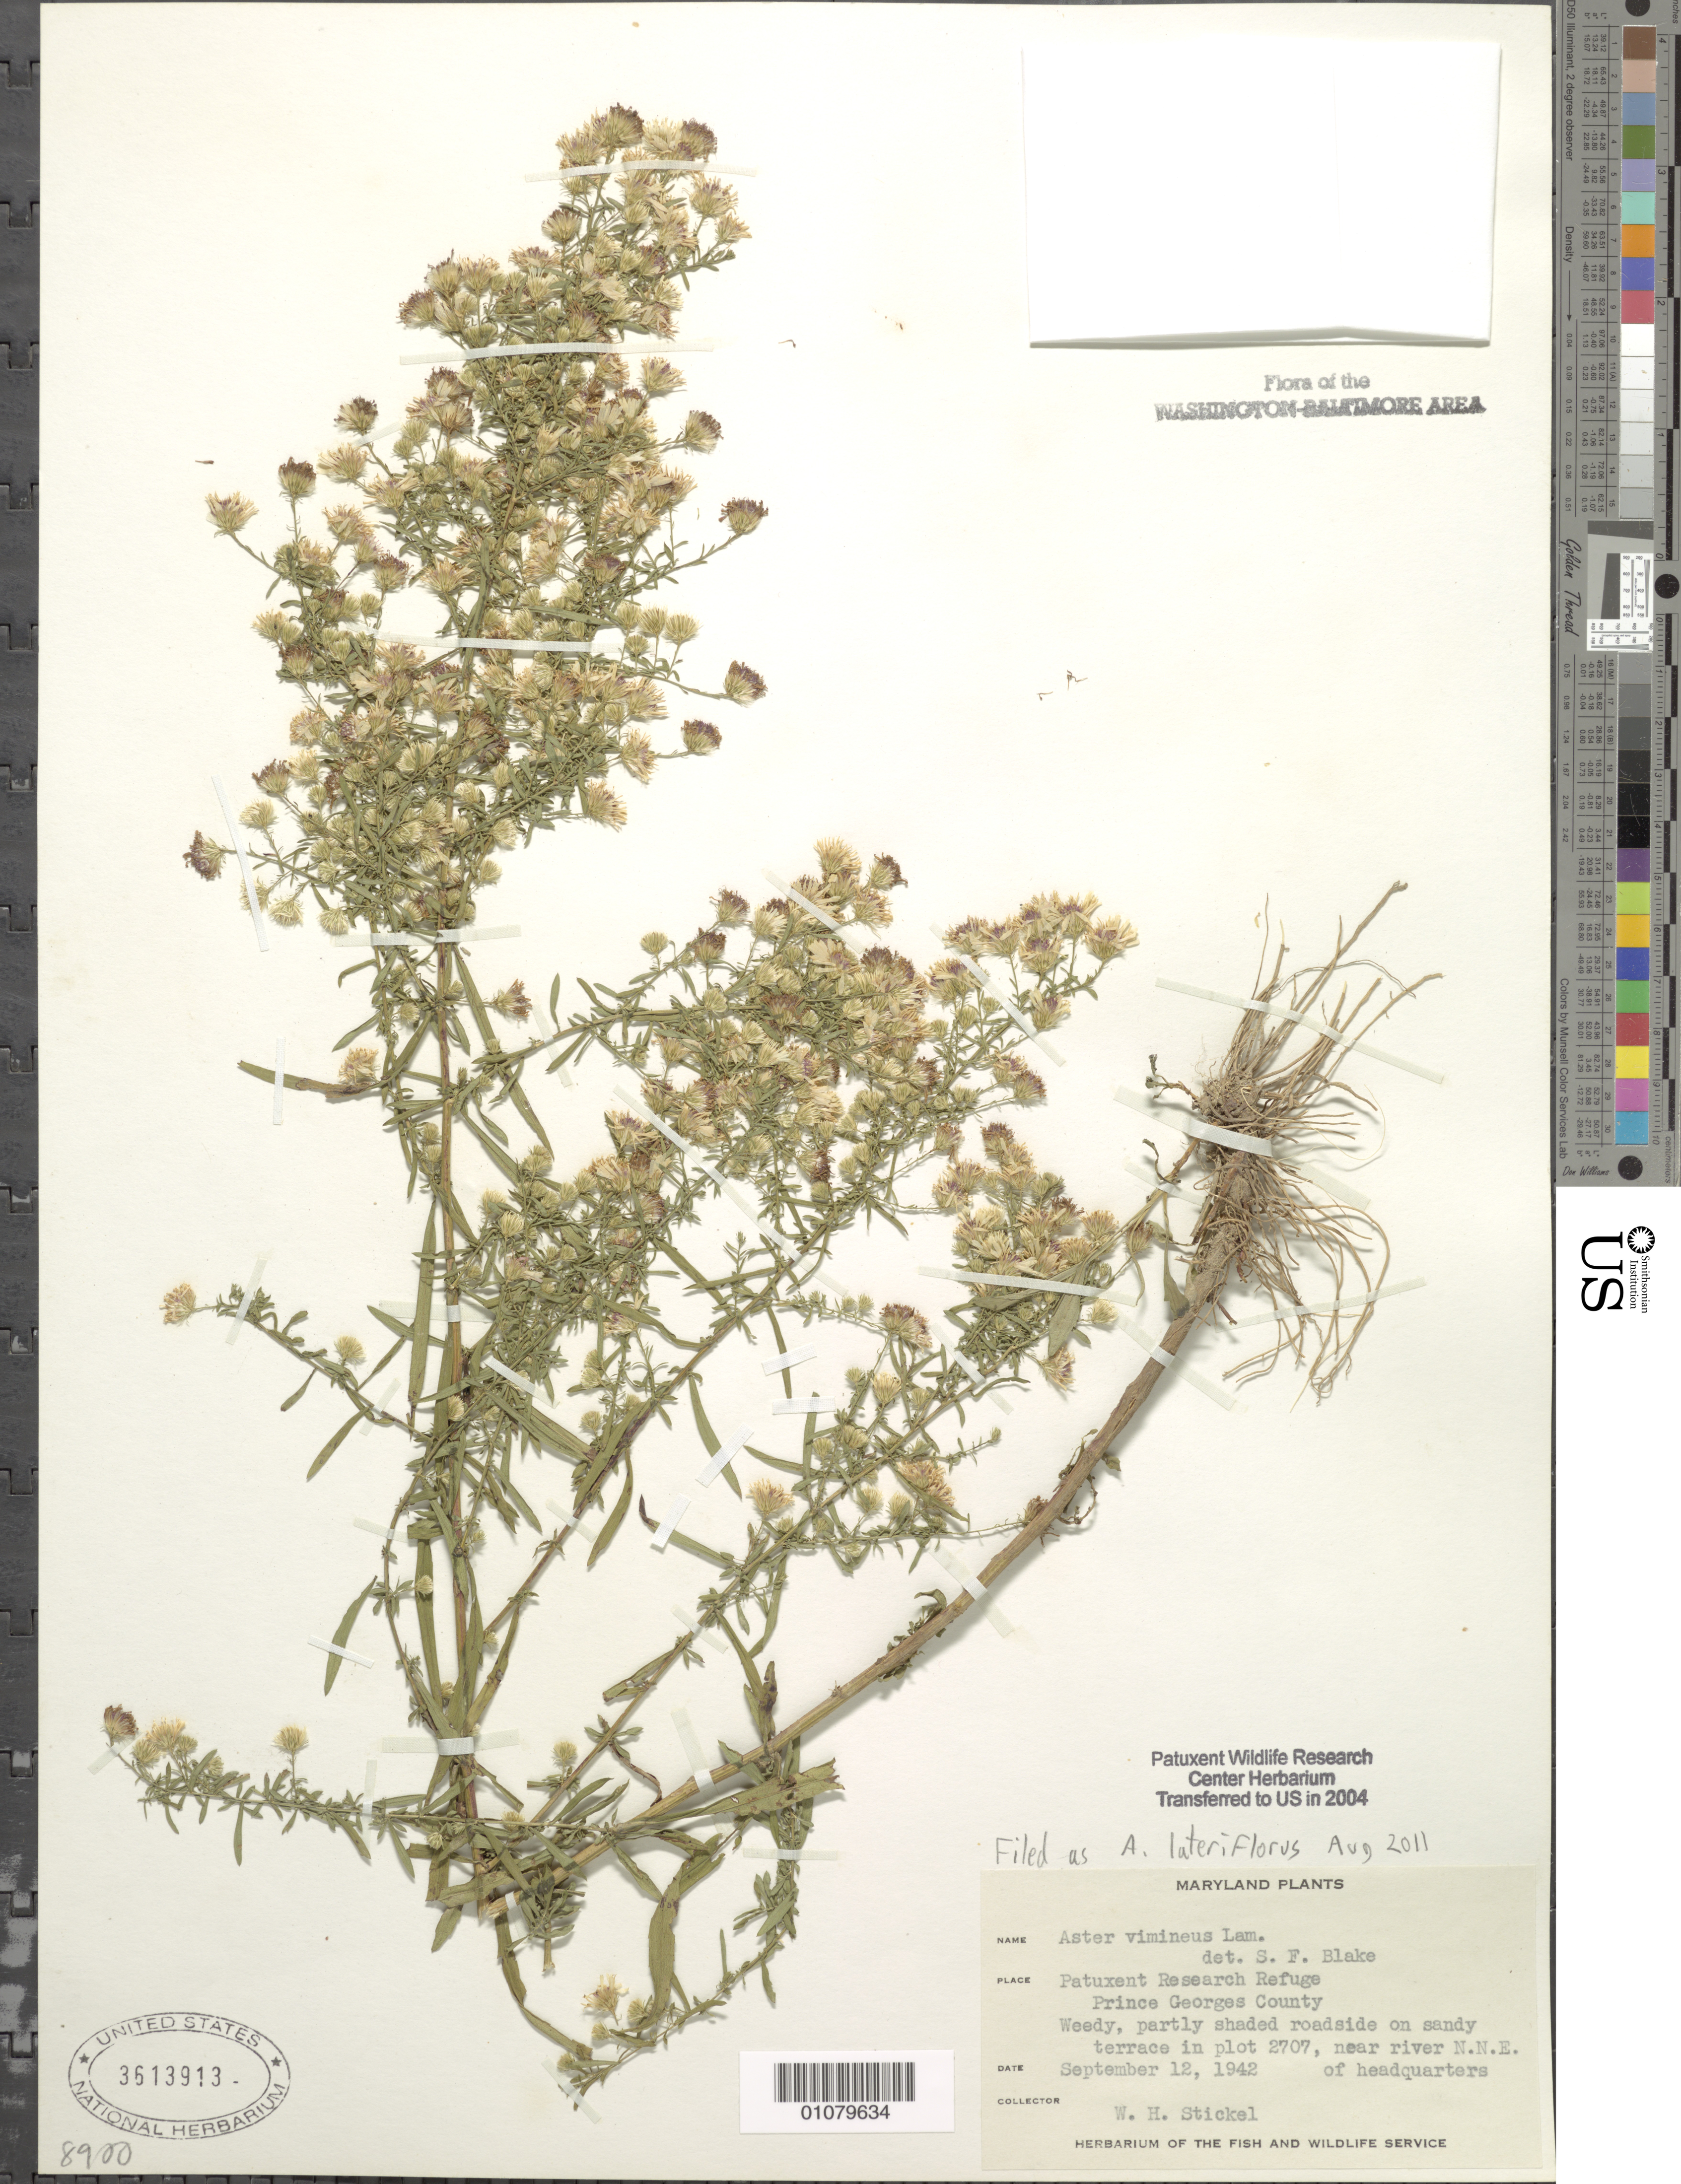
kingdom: Plantae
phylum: Tracheophyta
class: Magnoliopsida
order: Asterales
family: Asteraceae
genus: Aster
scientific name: Aster vimineus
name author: Lam.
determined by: Blake, Sydney F.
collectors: W. Stickel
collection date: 1942-09-12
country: United States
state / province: Maryland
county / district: Prince George's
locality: Patuxent Wildlife Refuge. Plot 2707, N.N.E. of headquarters.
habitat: Woody, partly shaded roadside on sandy terrace. Near river.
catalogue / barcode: US 3613913